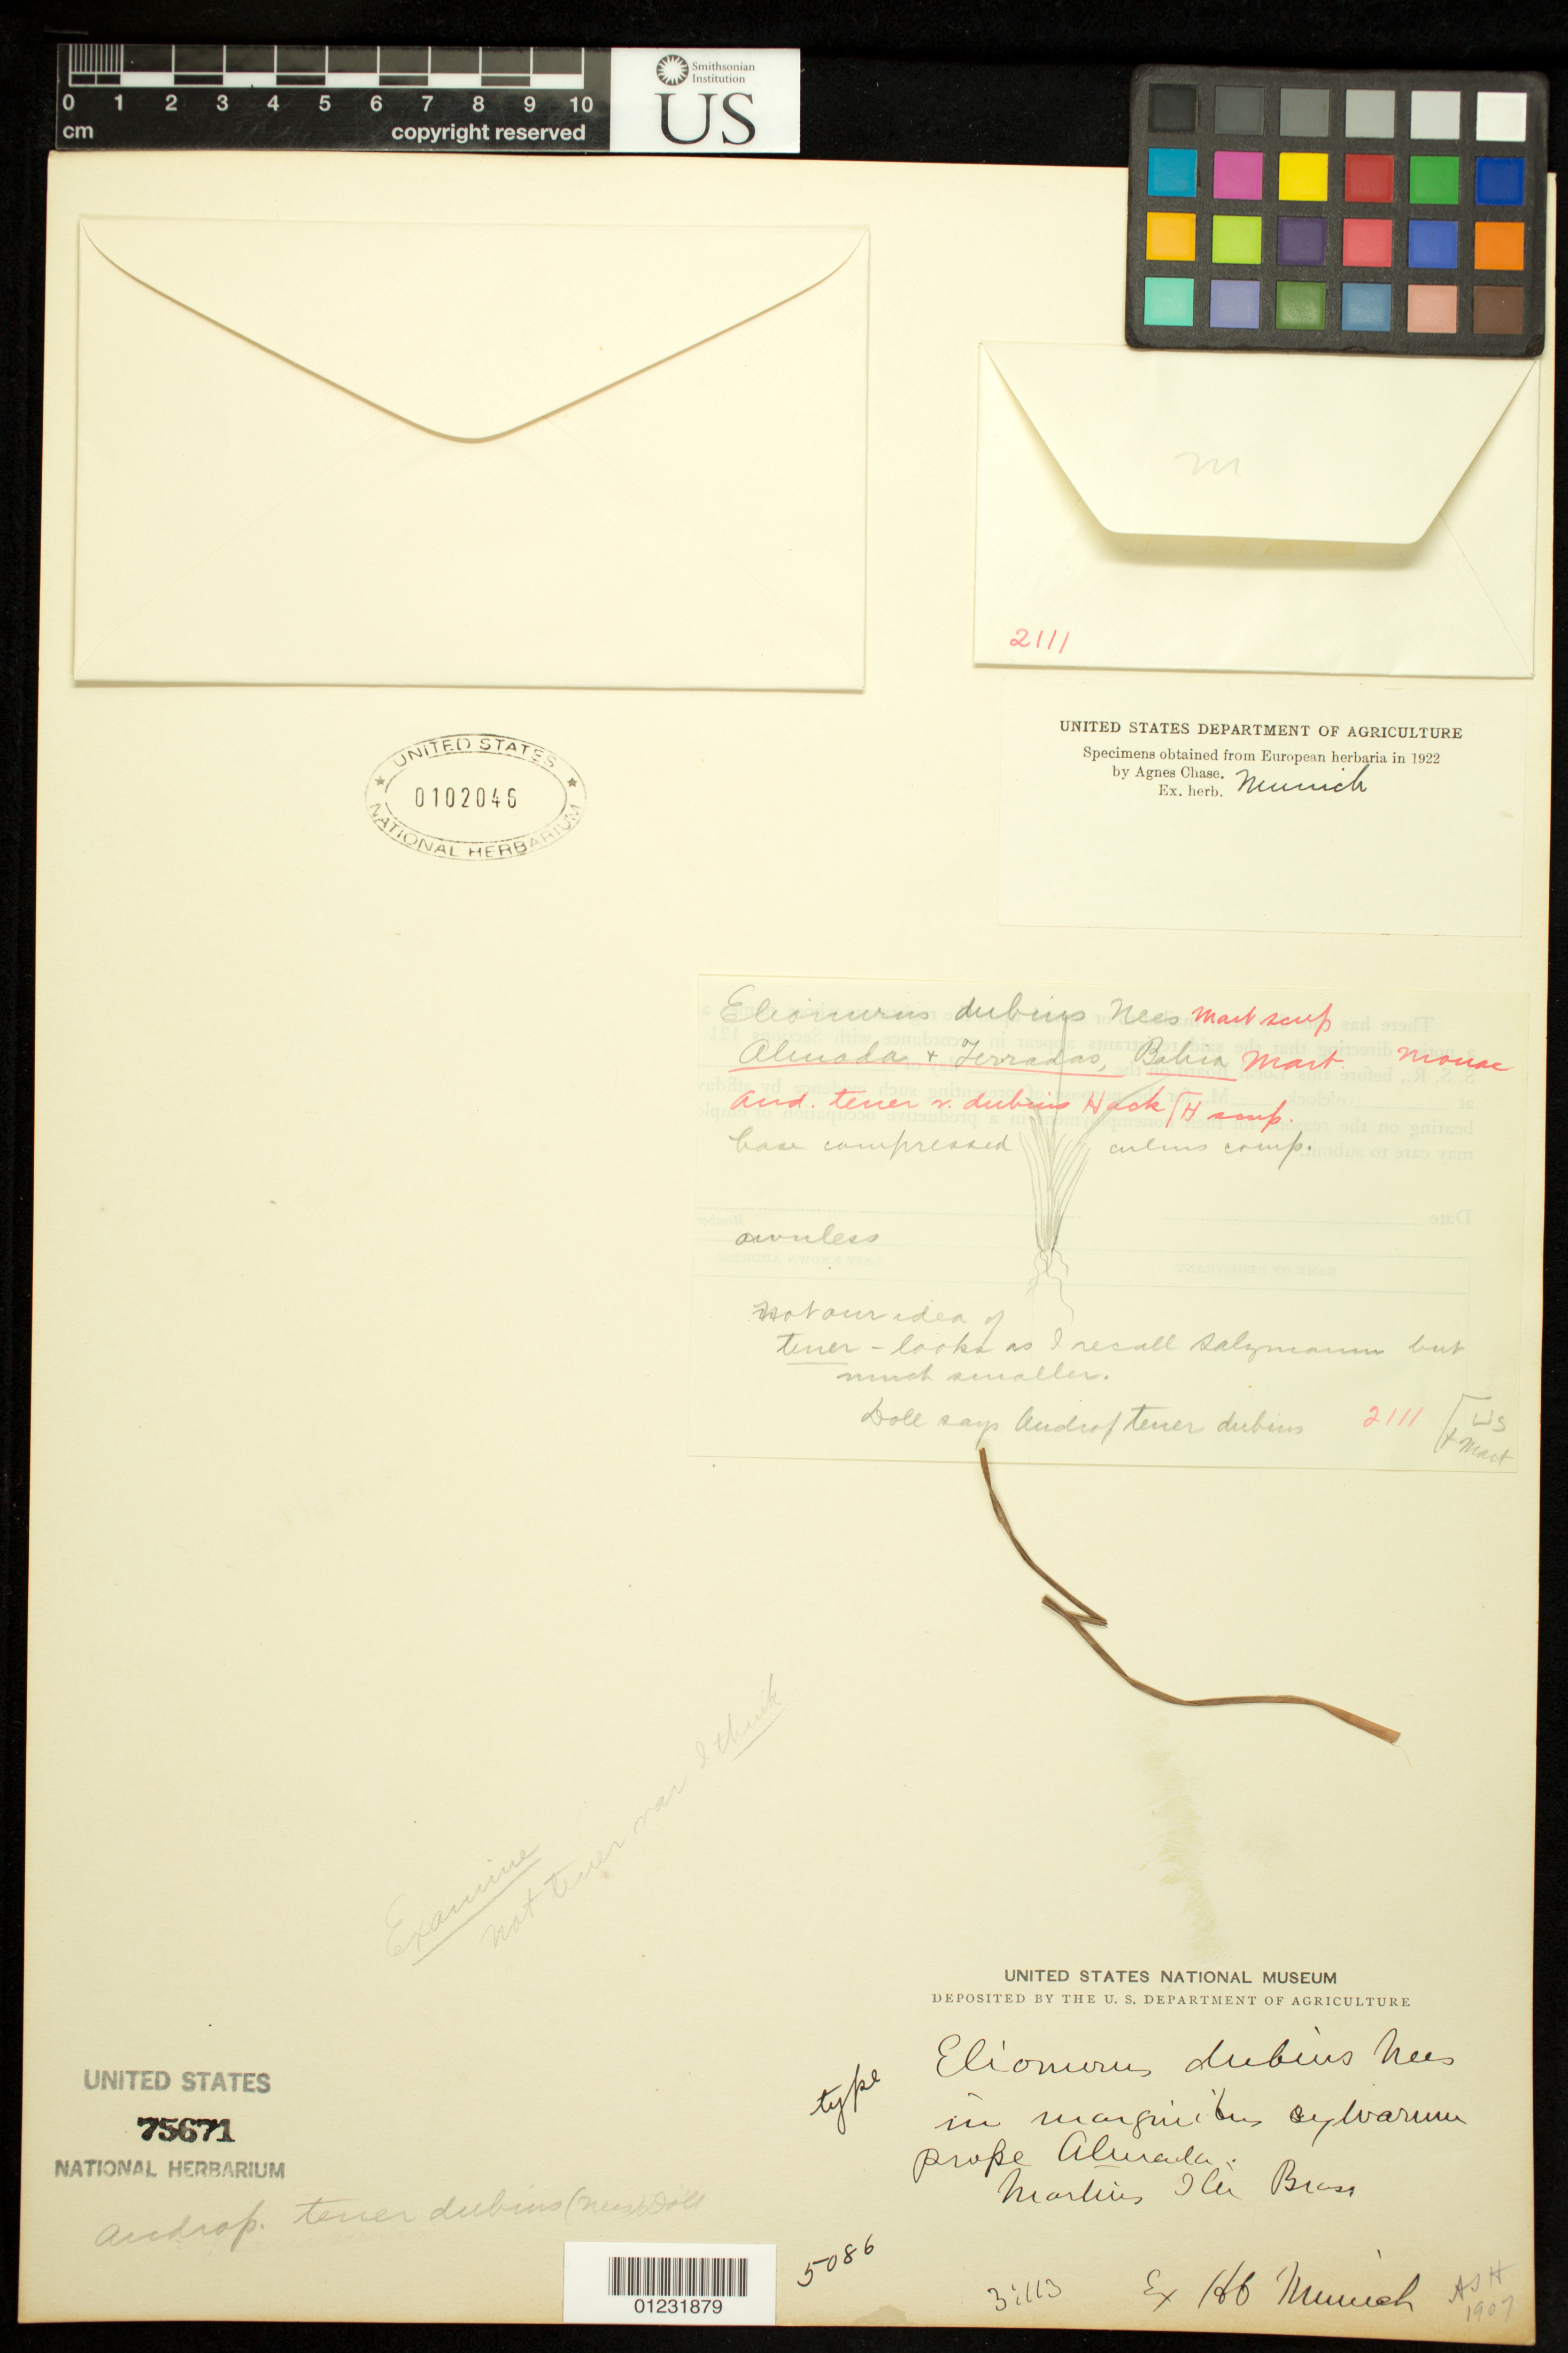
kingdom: Plantae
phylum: Tracheophyta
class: Liliopsida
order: Poales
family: Poaceae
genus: Elionurus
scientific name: Elionurus dubius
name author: Nees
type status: Type Collection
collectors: C. F. Martius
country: Brazil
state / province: Bahia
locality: In marginibus sylvarum prope Almada.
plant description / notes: Fragmentary material of type specimen ex herb. Munich.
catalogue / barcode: US 75671